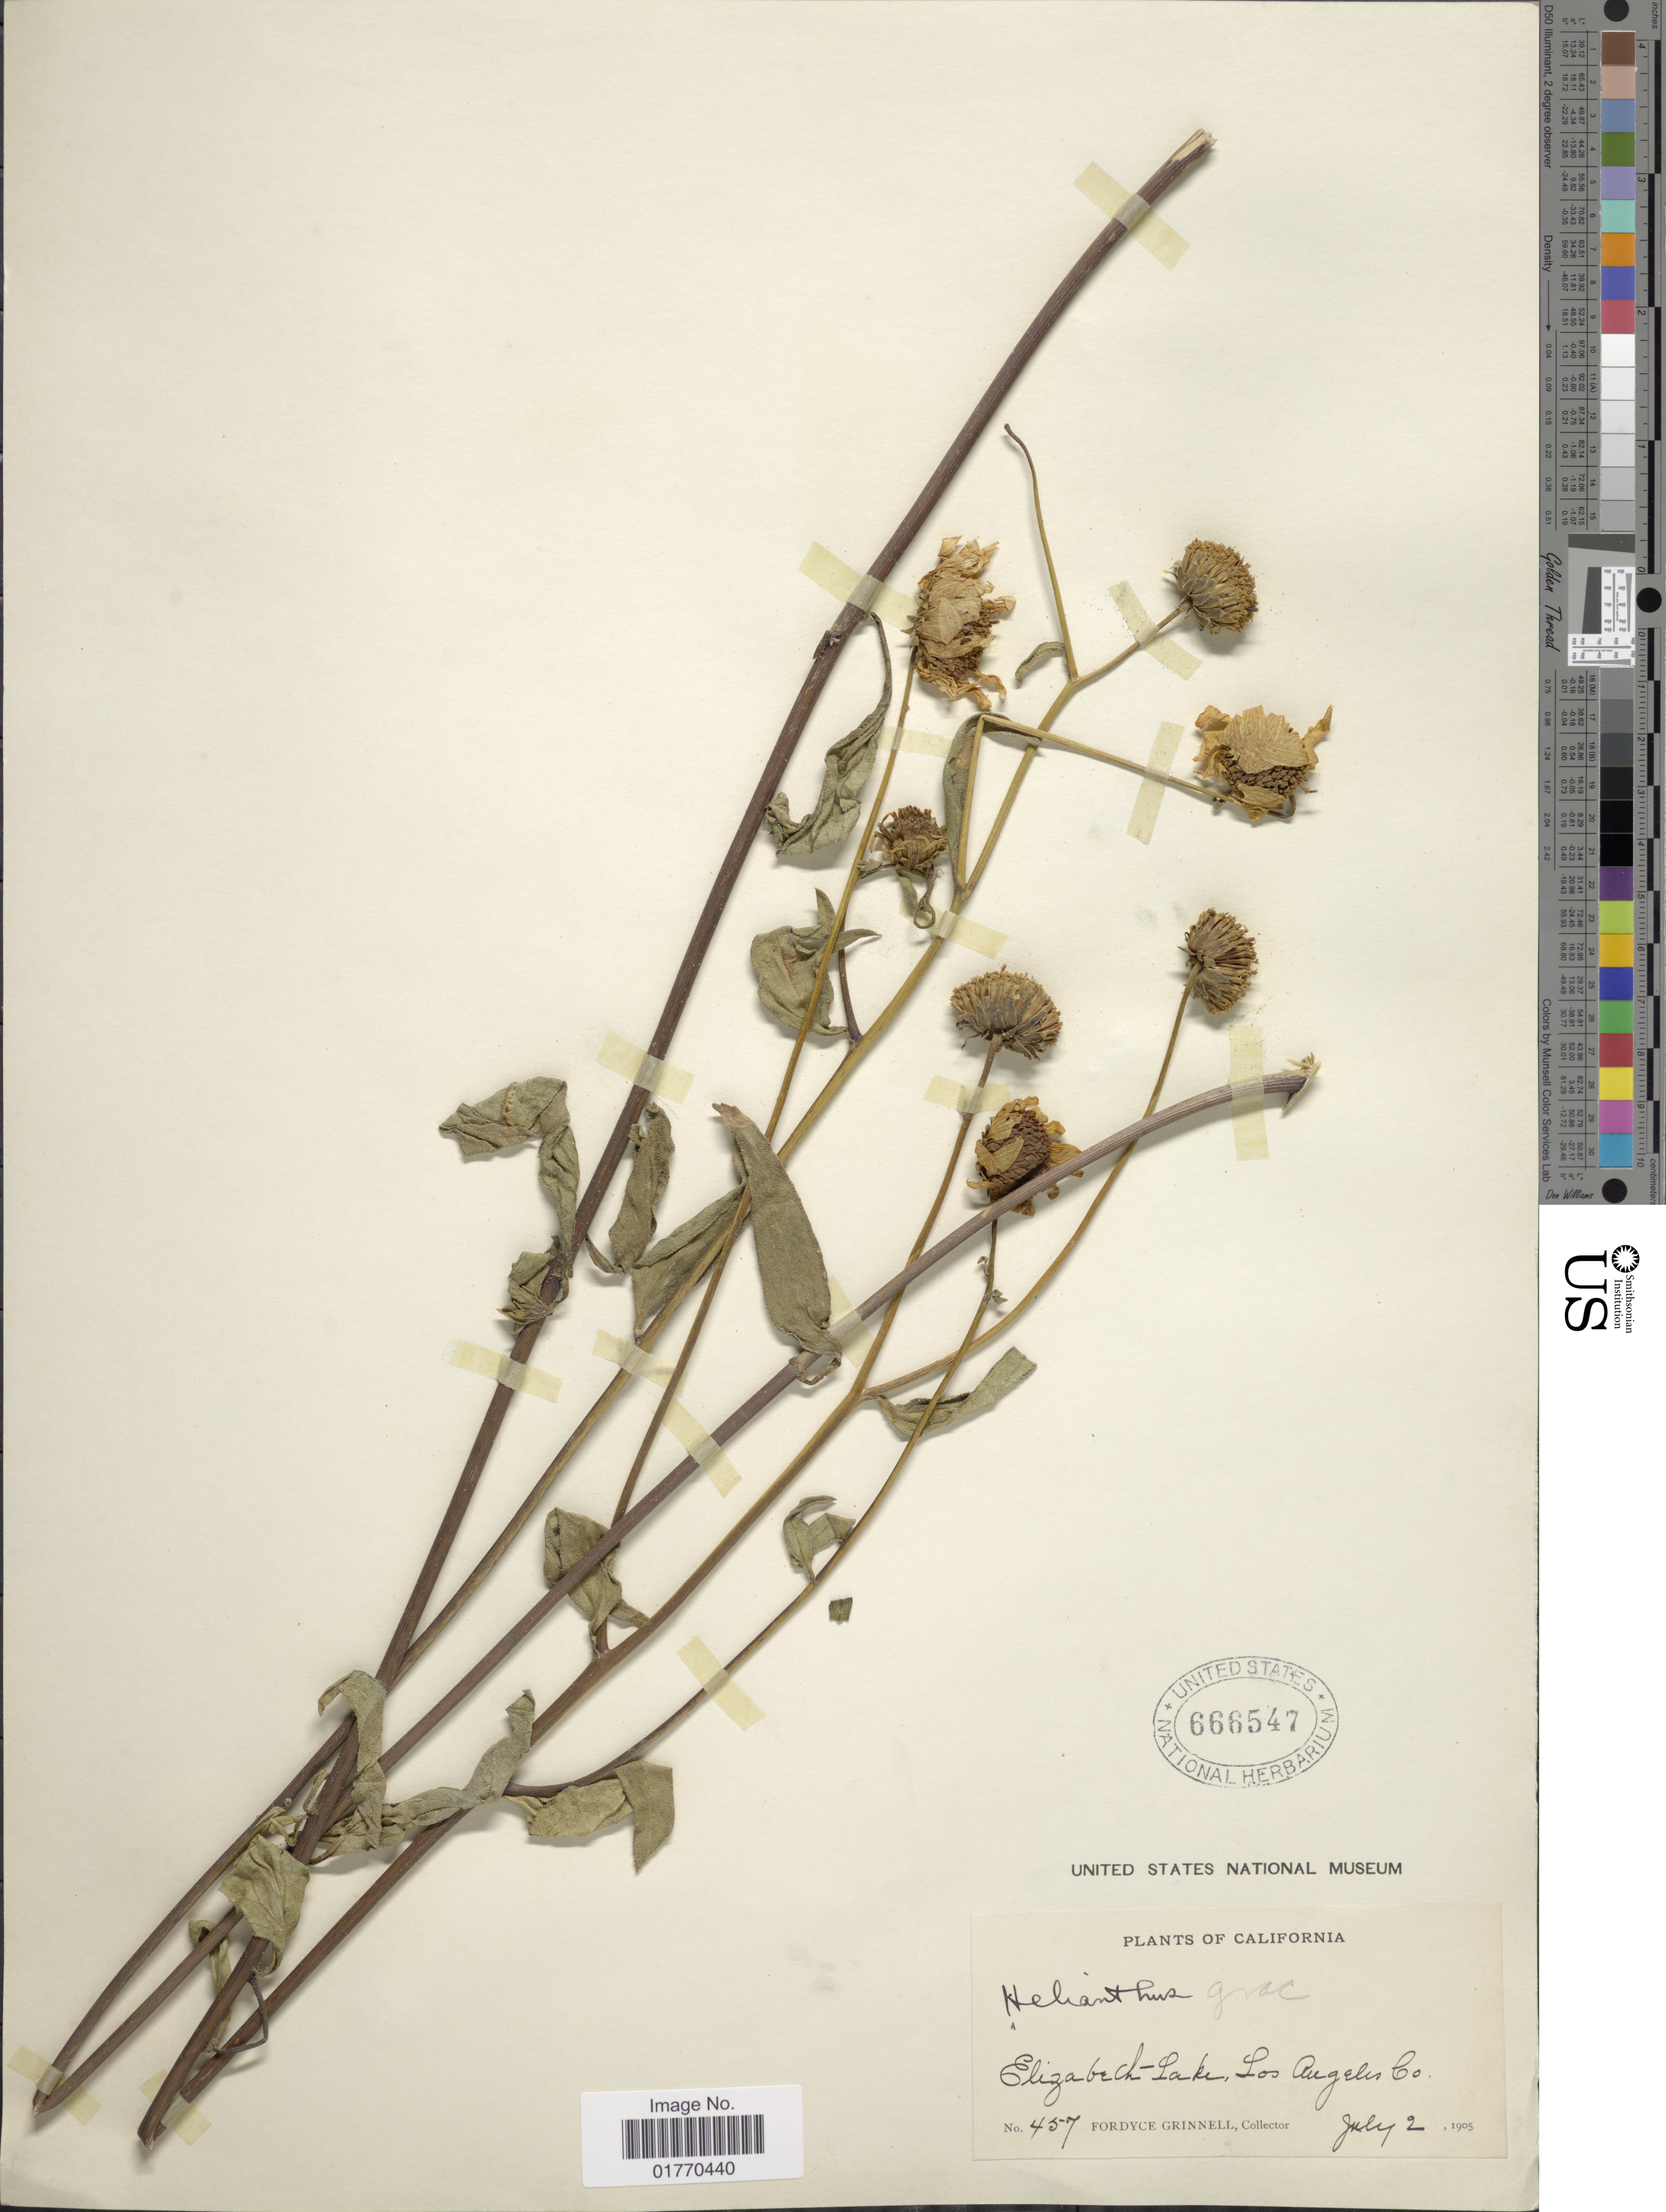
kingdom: Plantae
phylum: Tracheophyta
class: Magnoliopsida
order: Asterales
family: Asteraceae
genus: Helianthus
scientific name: Helianthus gracilentus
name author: A. Gray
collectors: F. Grinnell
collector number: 457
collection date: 1905-07-02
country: United States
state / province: California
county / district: Los Angeles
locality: Elizabeth Lake, Los Angeles Co.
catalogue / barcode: US 666547